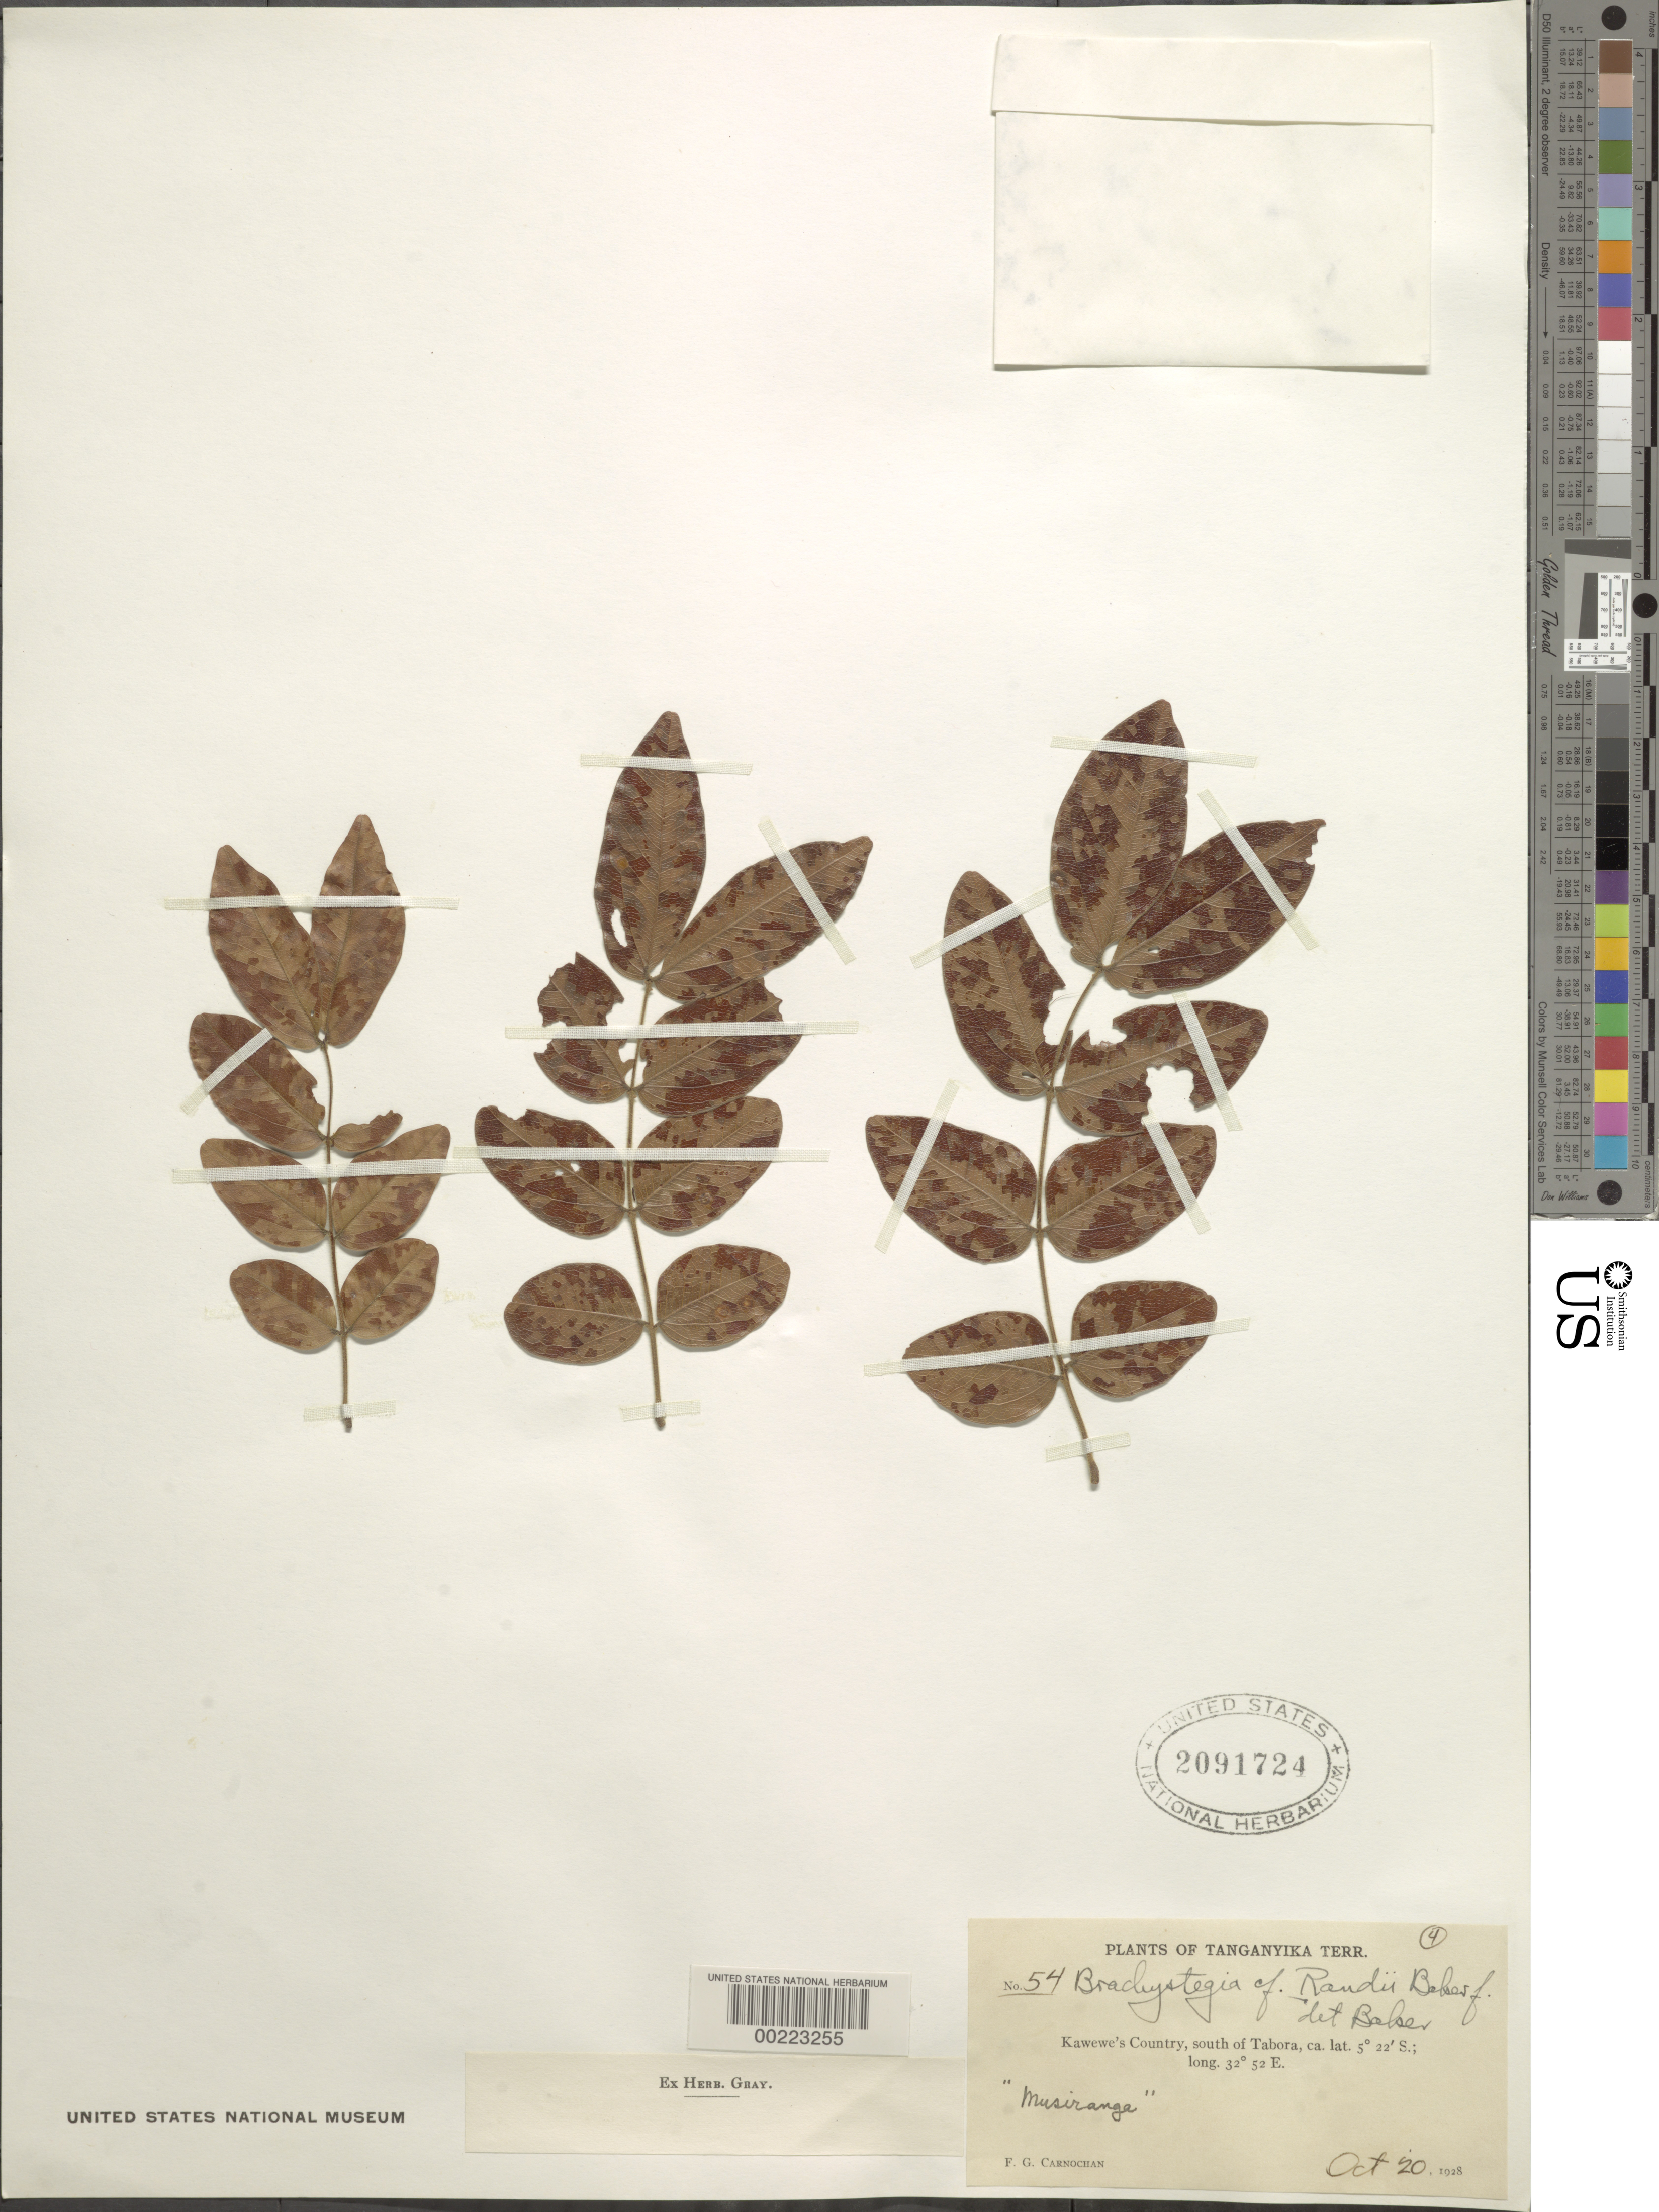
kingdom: Plantae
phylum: Tracheophyta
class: Magnoliopsida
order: Fabales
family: Fabaceae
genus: Brachystegia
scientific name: Brachystegia randii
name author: Baker f.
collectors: F. Carnochan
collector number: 54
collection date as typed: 20 Oct 1928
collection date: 1928-10-20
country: Tanzania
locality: Kawewe's country s of tabora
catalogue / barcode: US 2091724